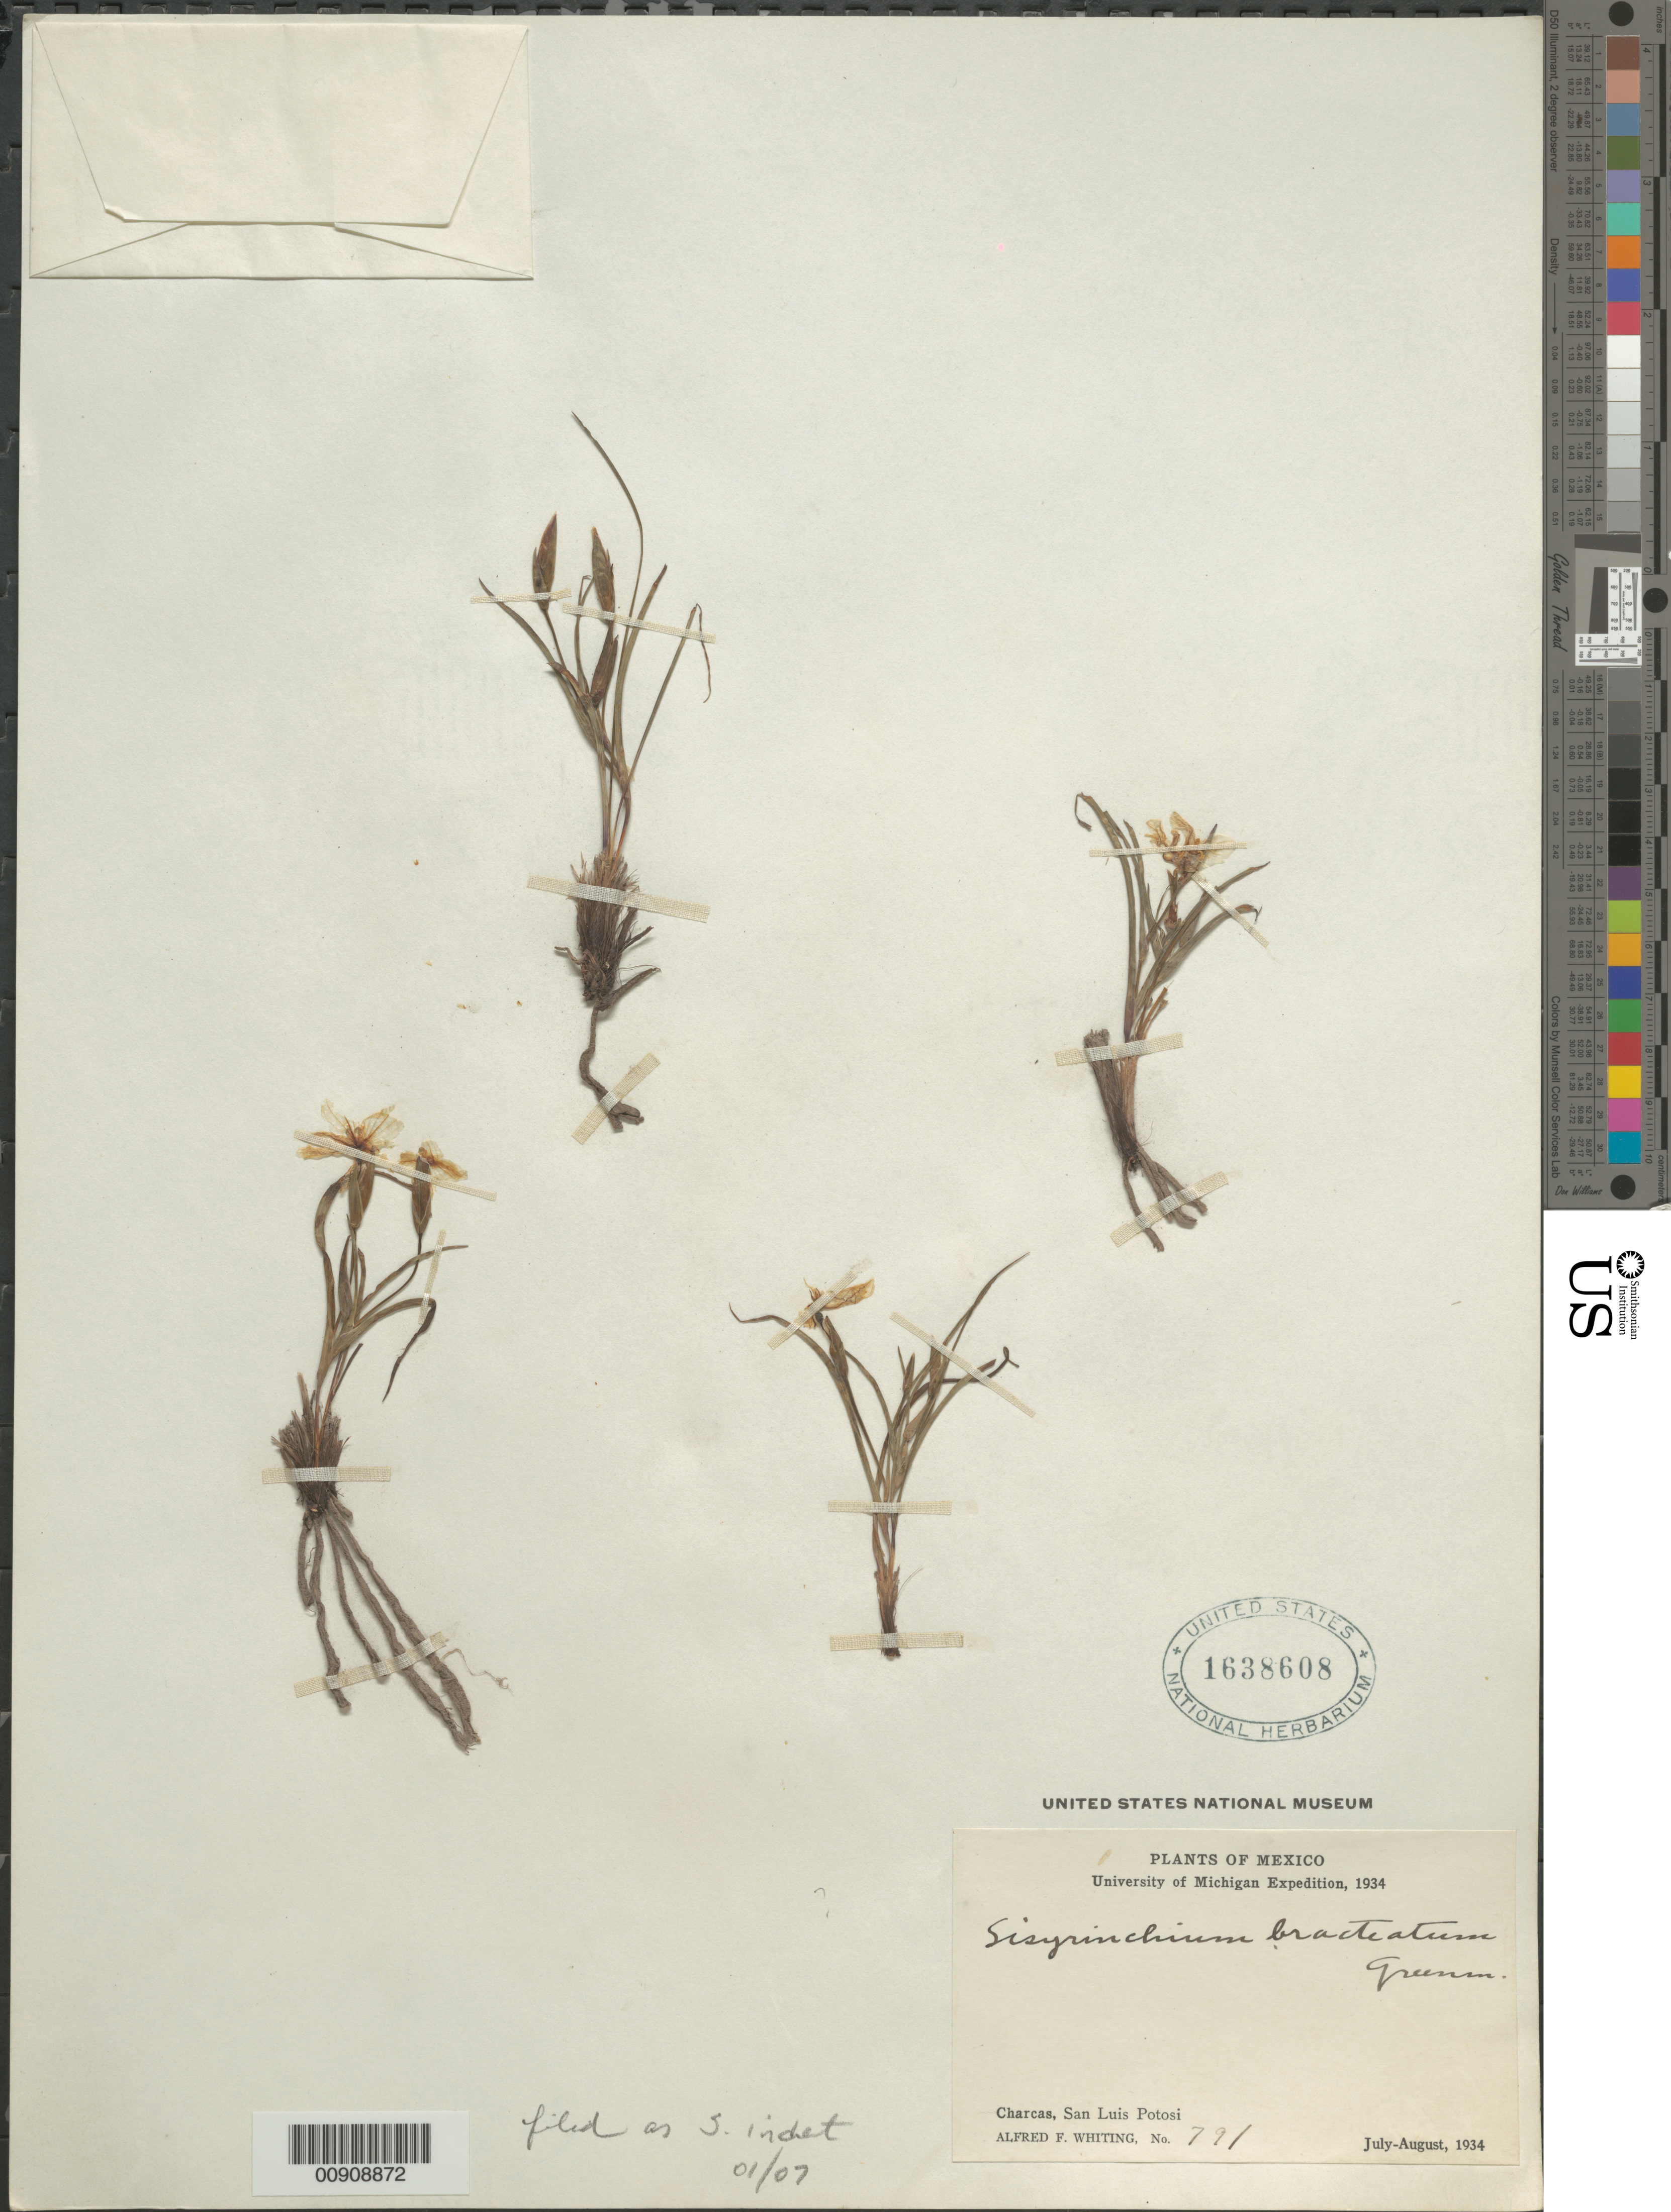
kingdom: Plantae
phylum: Tracheophyta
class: Liliopsida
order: Asparagales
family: Iridaceae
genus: Sisyrinchium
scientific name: Sisyrinchium sp.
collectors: A. F. Whiting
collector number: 791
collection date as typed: Jul 1934 to -- Aug 1934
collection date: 1934-07/1934-08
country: Mexico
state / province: San Luis Potosí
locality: Charcas, San Luis Potosí.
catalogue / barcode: US 1638608